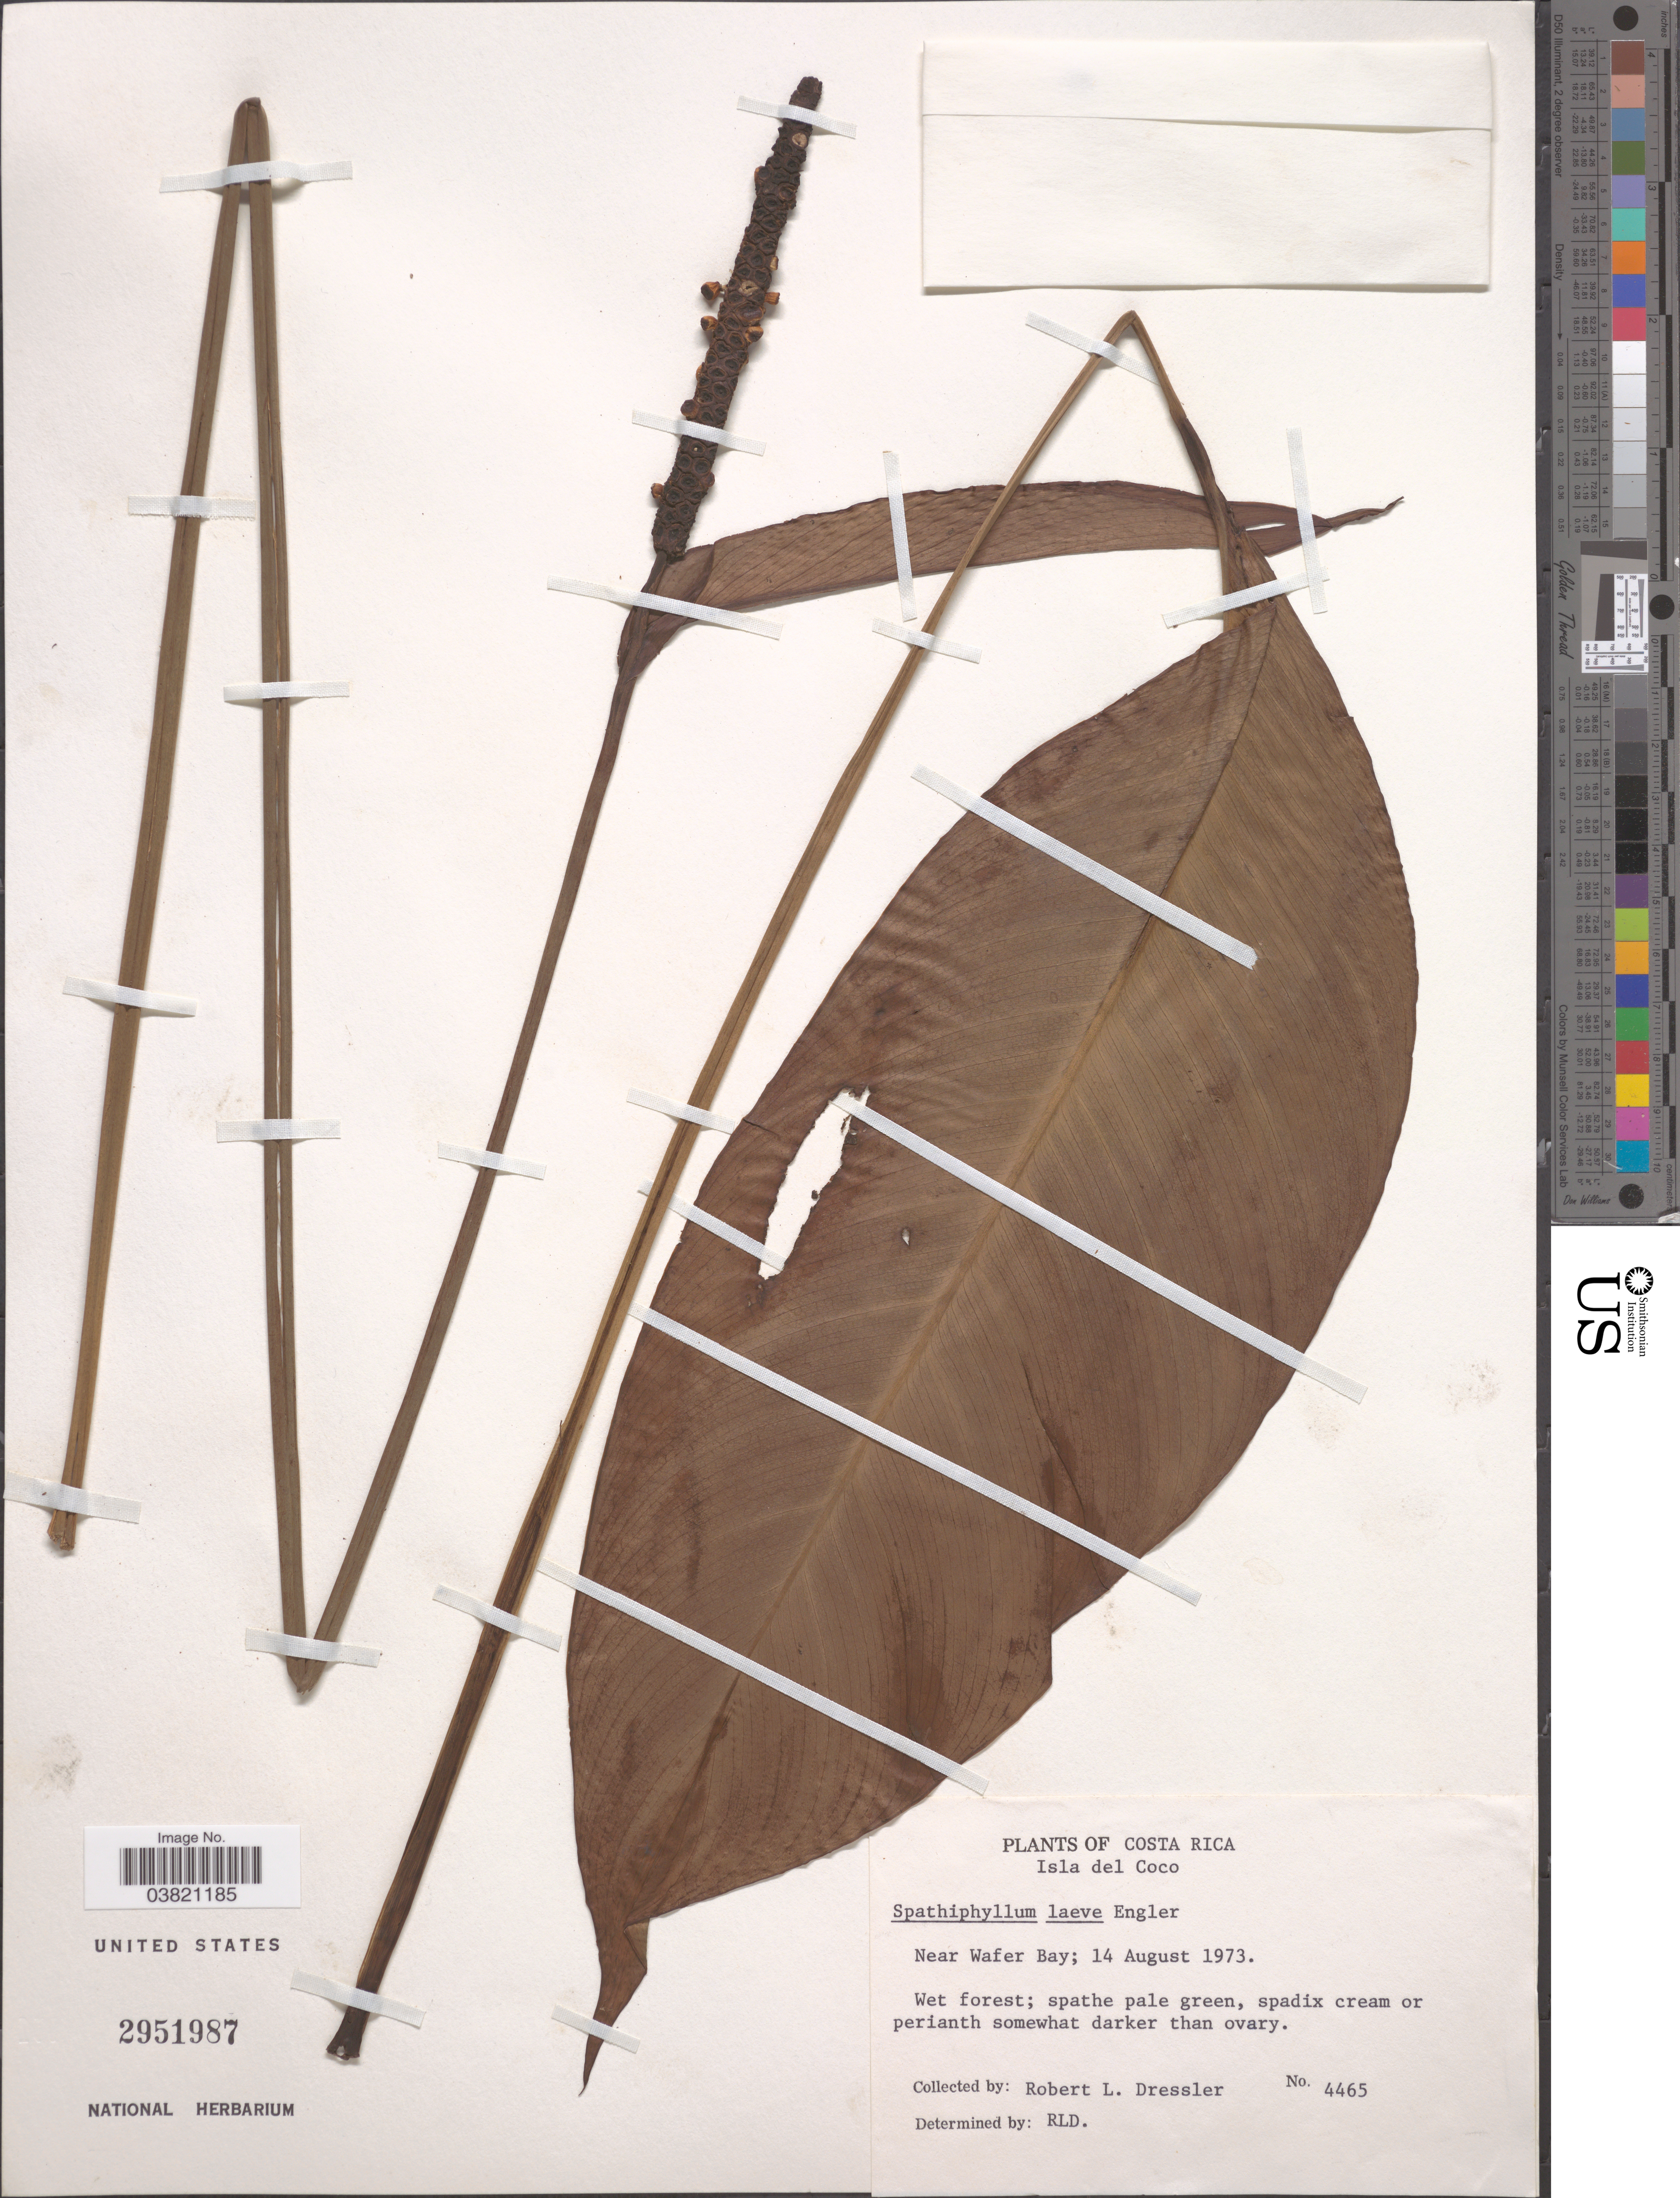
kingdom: Plantae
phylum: Tracheophyta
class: Liliopsida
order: Alismatales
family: Araceae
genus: Spathiphyllum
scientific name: Spathiphyllum laeve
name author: Engl.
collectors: R. Dressler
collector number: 4465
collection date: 1973-08-14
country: Costa Rica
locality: Isla del Coco. Near Wafer Bay.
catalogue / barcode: US 2951987